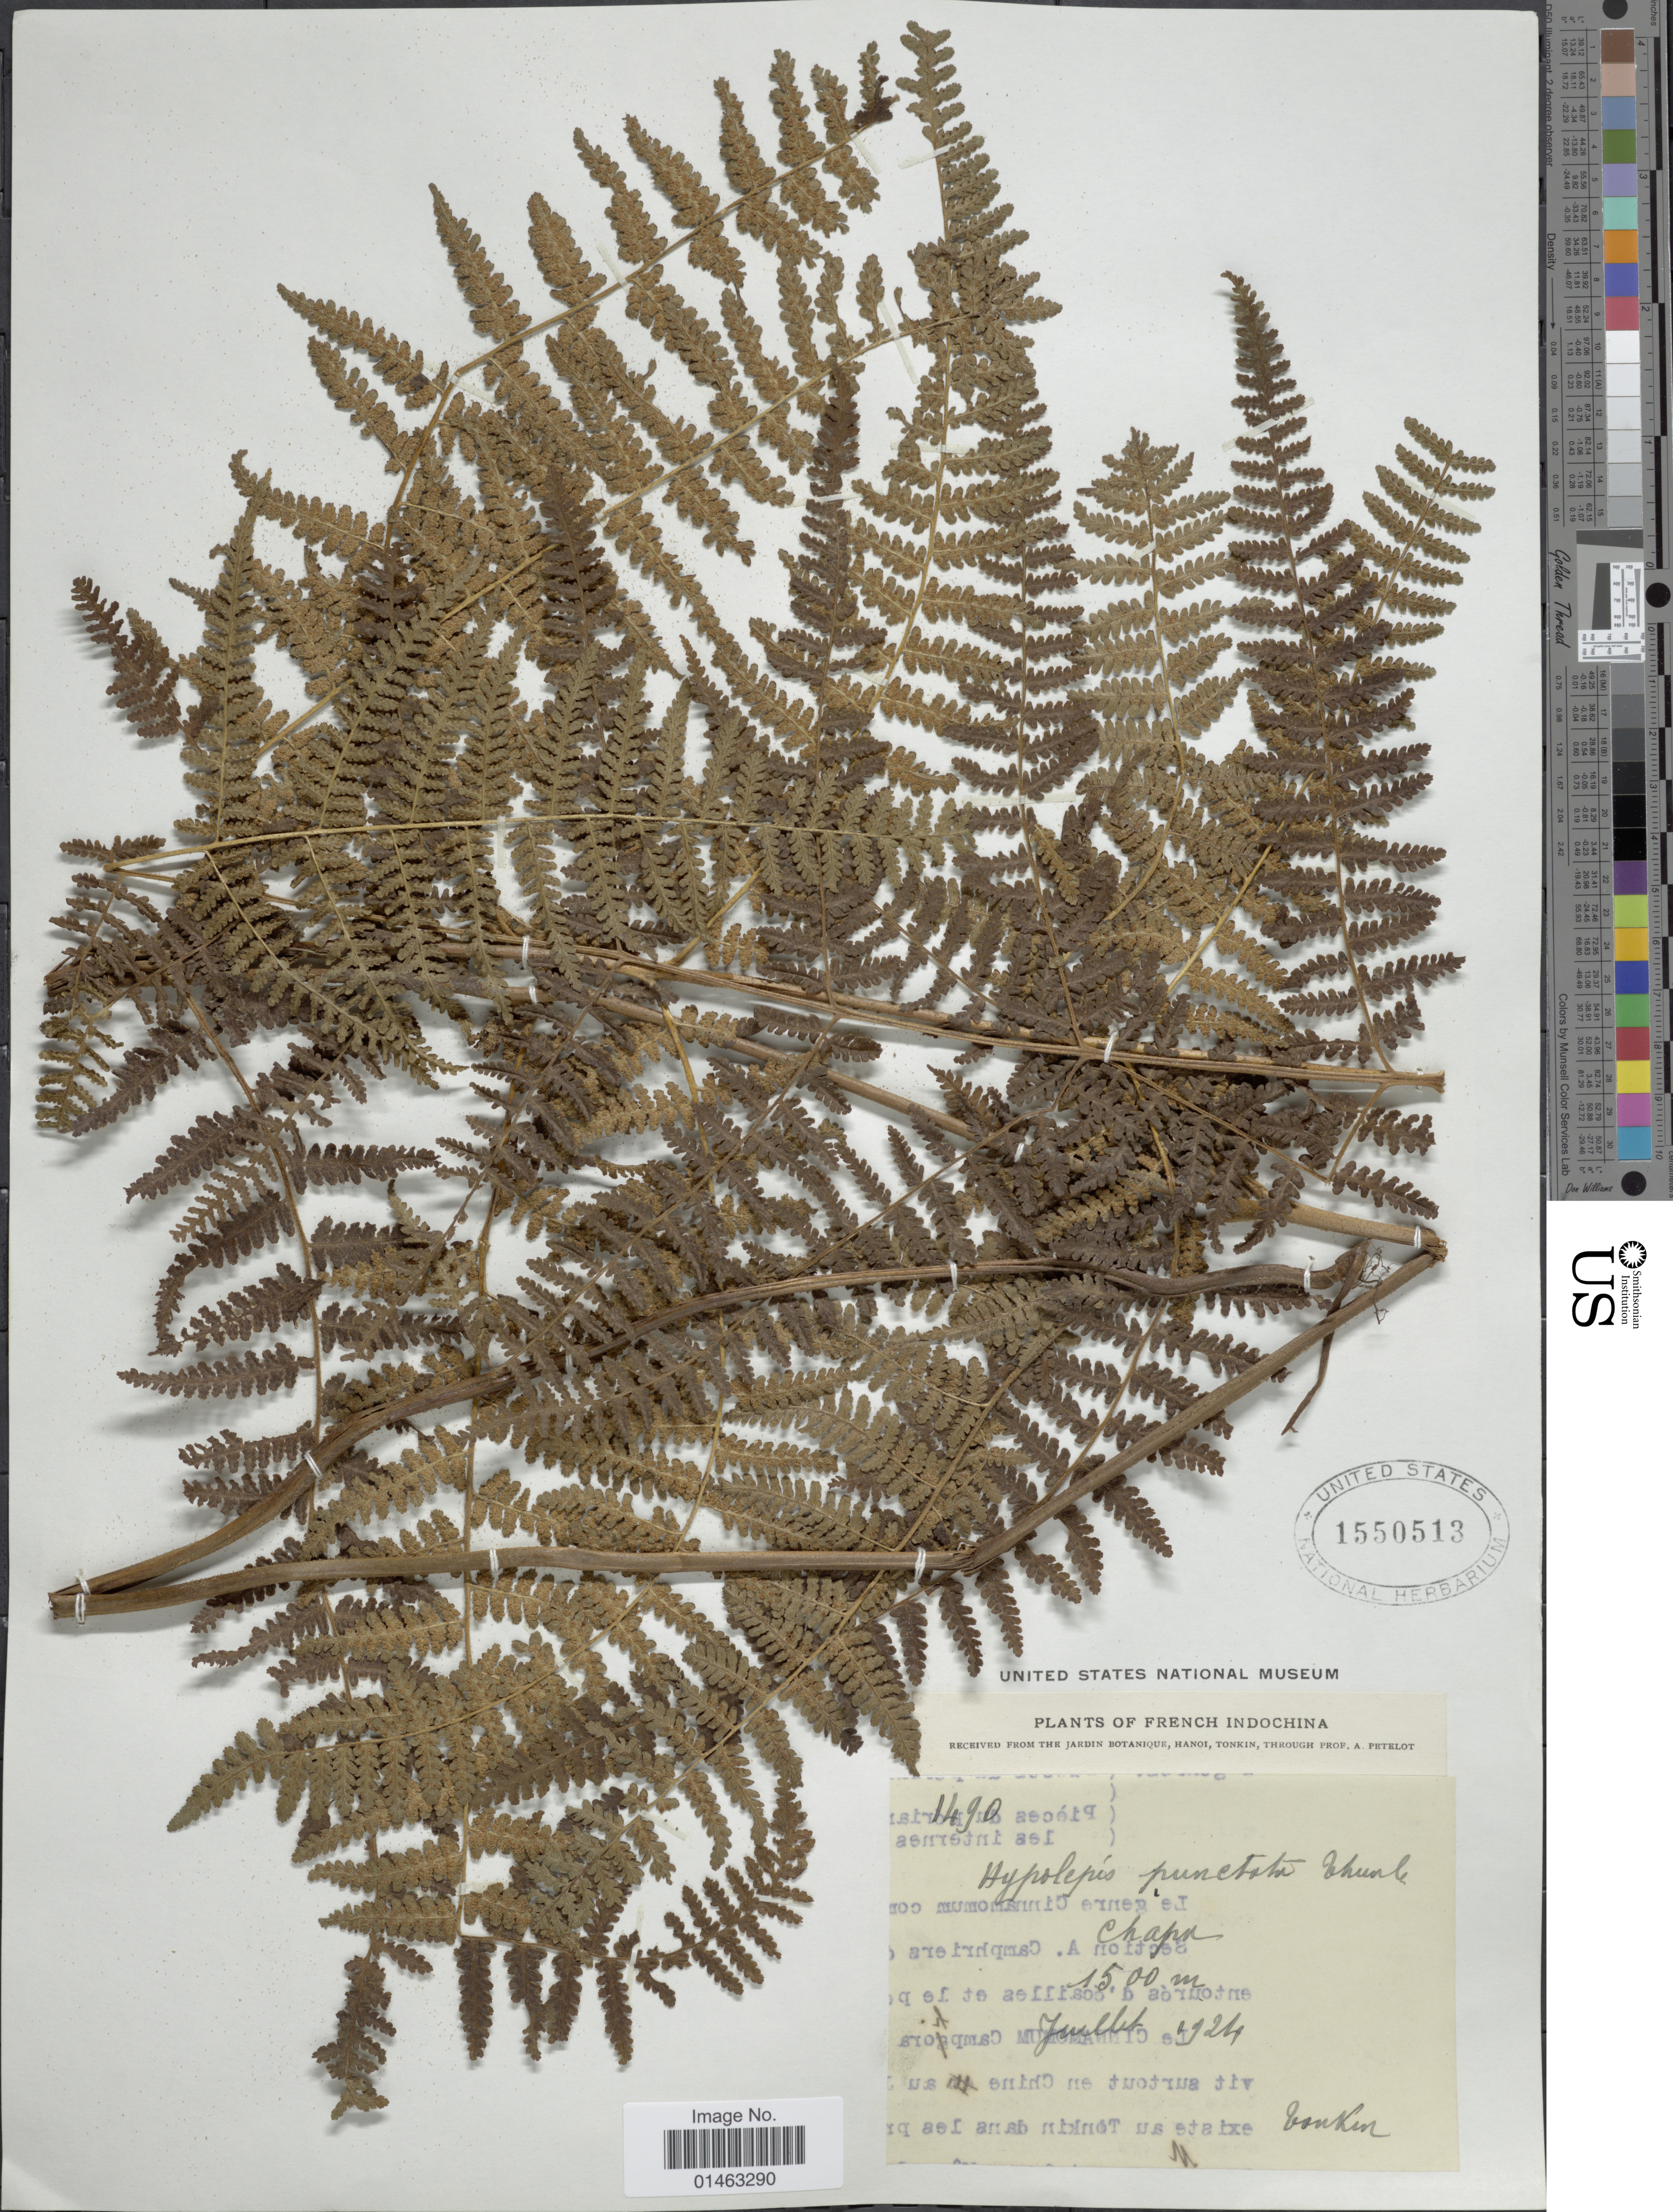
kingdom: Plantae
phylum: Tracheophyta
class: Polypodiopsida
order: Polypodiales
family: Dennstaedtiaceae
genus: Hypolepis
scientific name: Hypolepis punctata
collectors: A. Petelot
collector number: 1490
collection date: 1924-07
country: Vietnam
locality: Tonkin. French Indochina. Chapa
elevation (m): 1500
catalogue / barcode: US 1550513